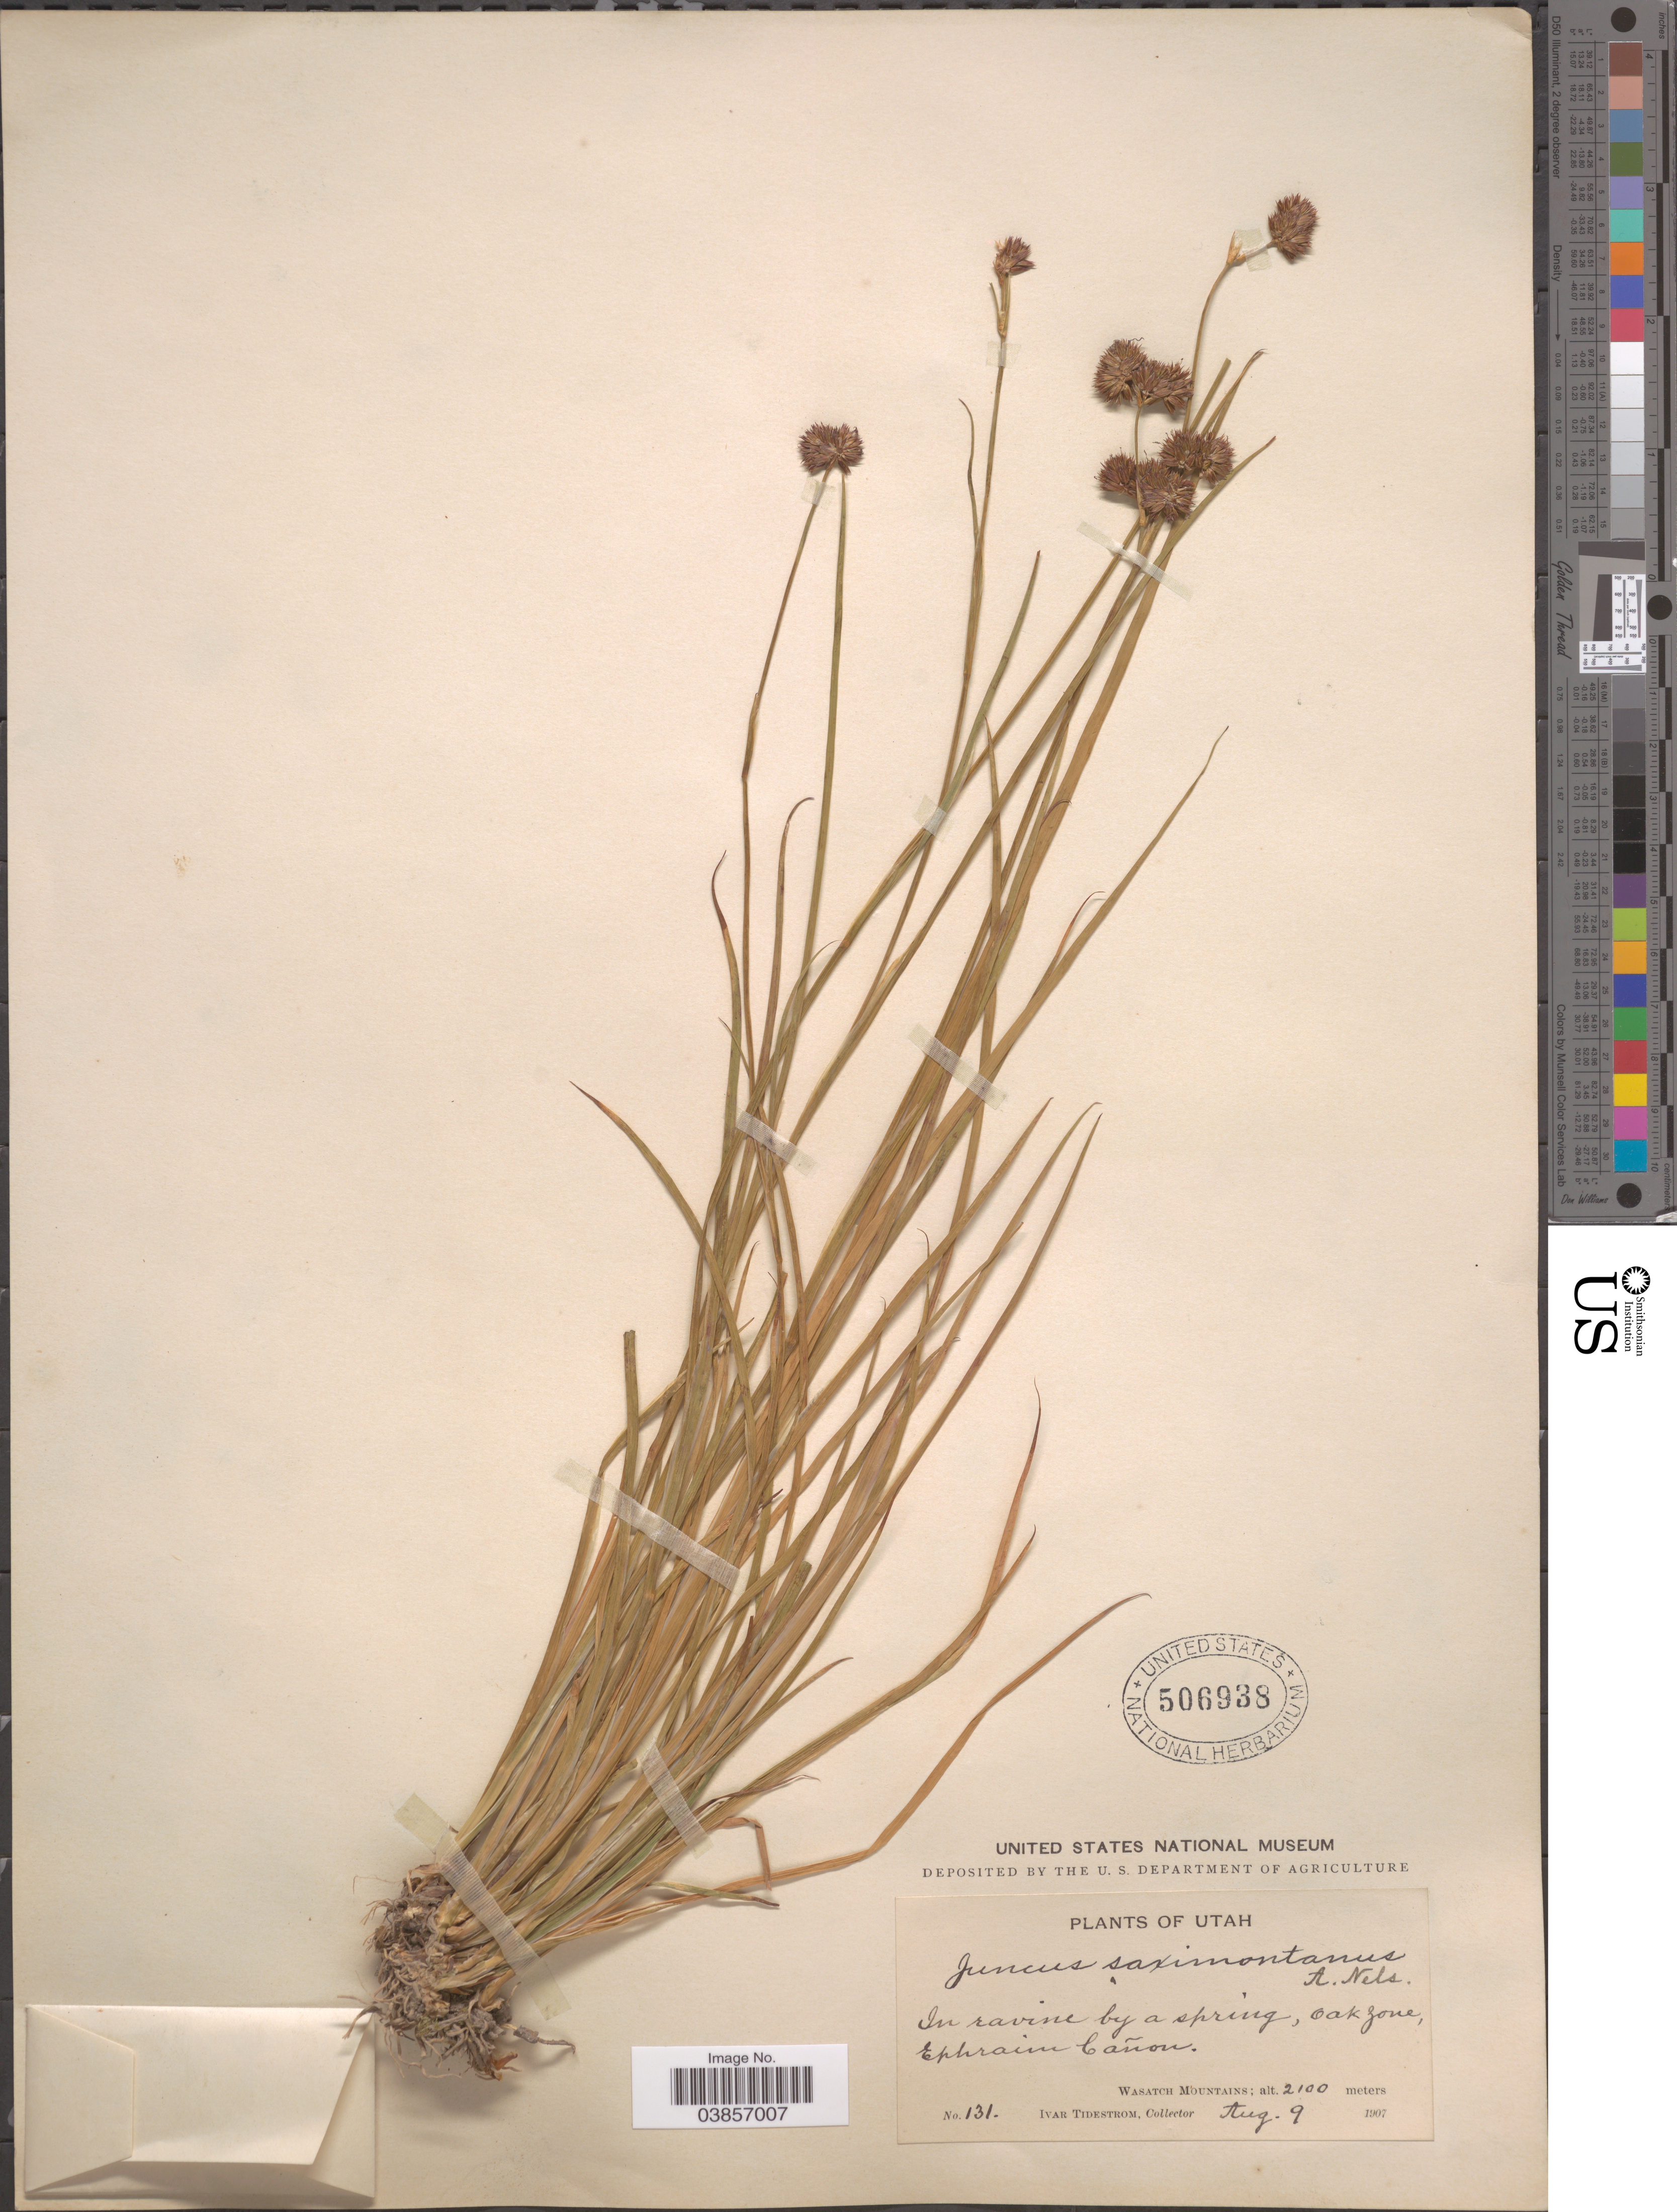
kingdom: Plantae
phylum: Tracheophyta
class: Liliopsida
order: Poales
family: Juncaceae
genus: Juncus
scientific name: Juncus saximontanus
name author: A. Nelson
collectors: I. F. Tidestrom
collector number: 131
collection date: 1907-08-09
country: United States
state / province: Utah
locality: Oak Zone, Ephraim Cañon. Wasatch Mountains.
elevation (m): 2100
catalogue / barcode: US 506938